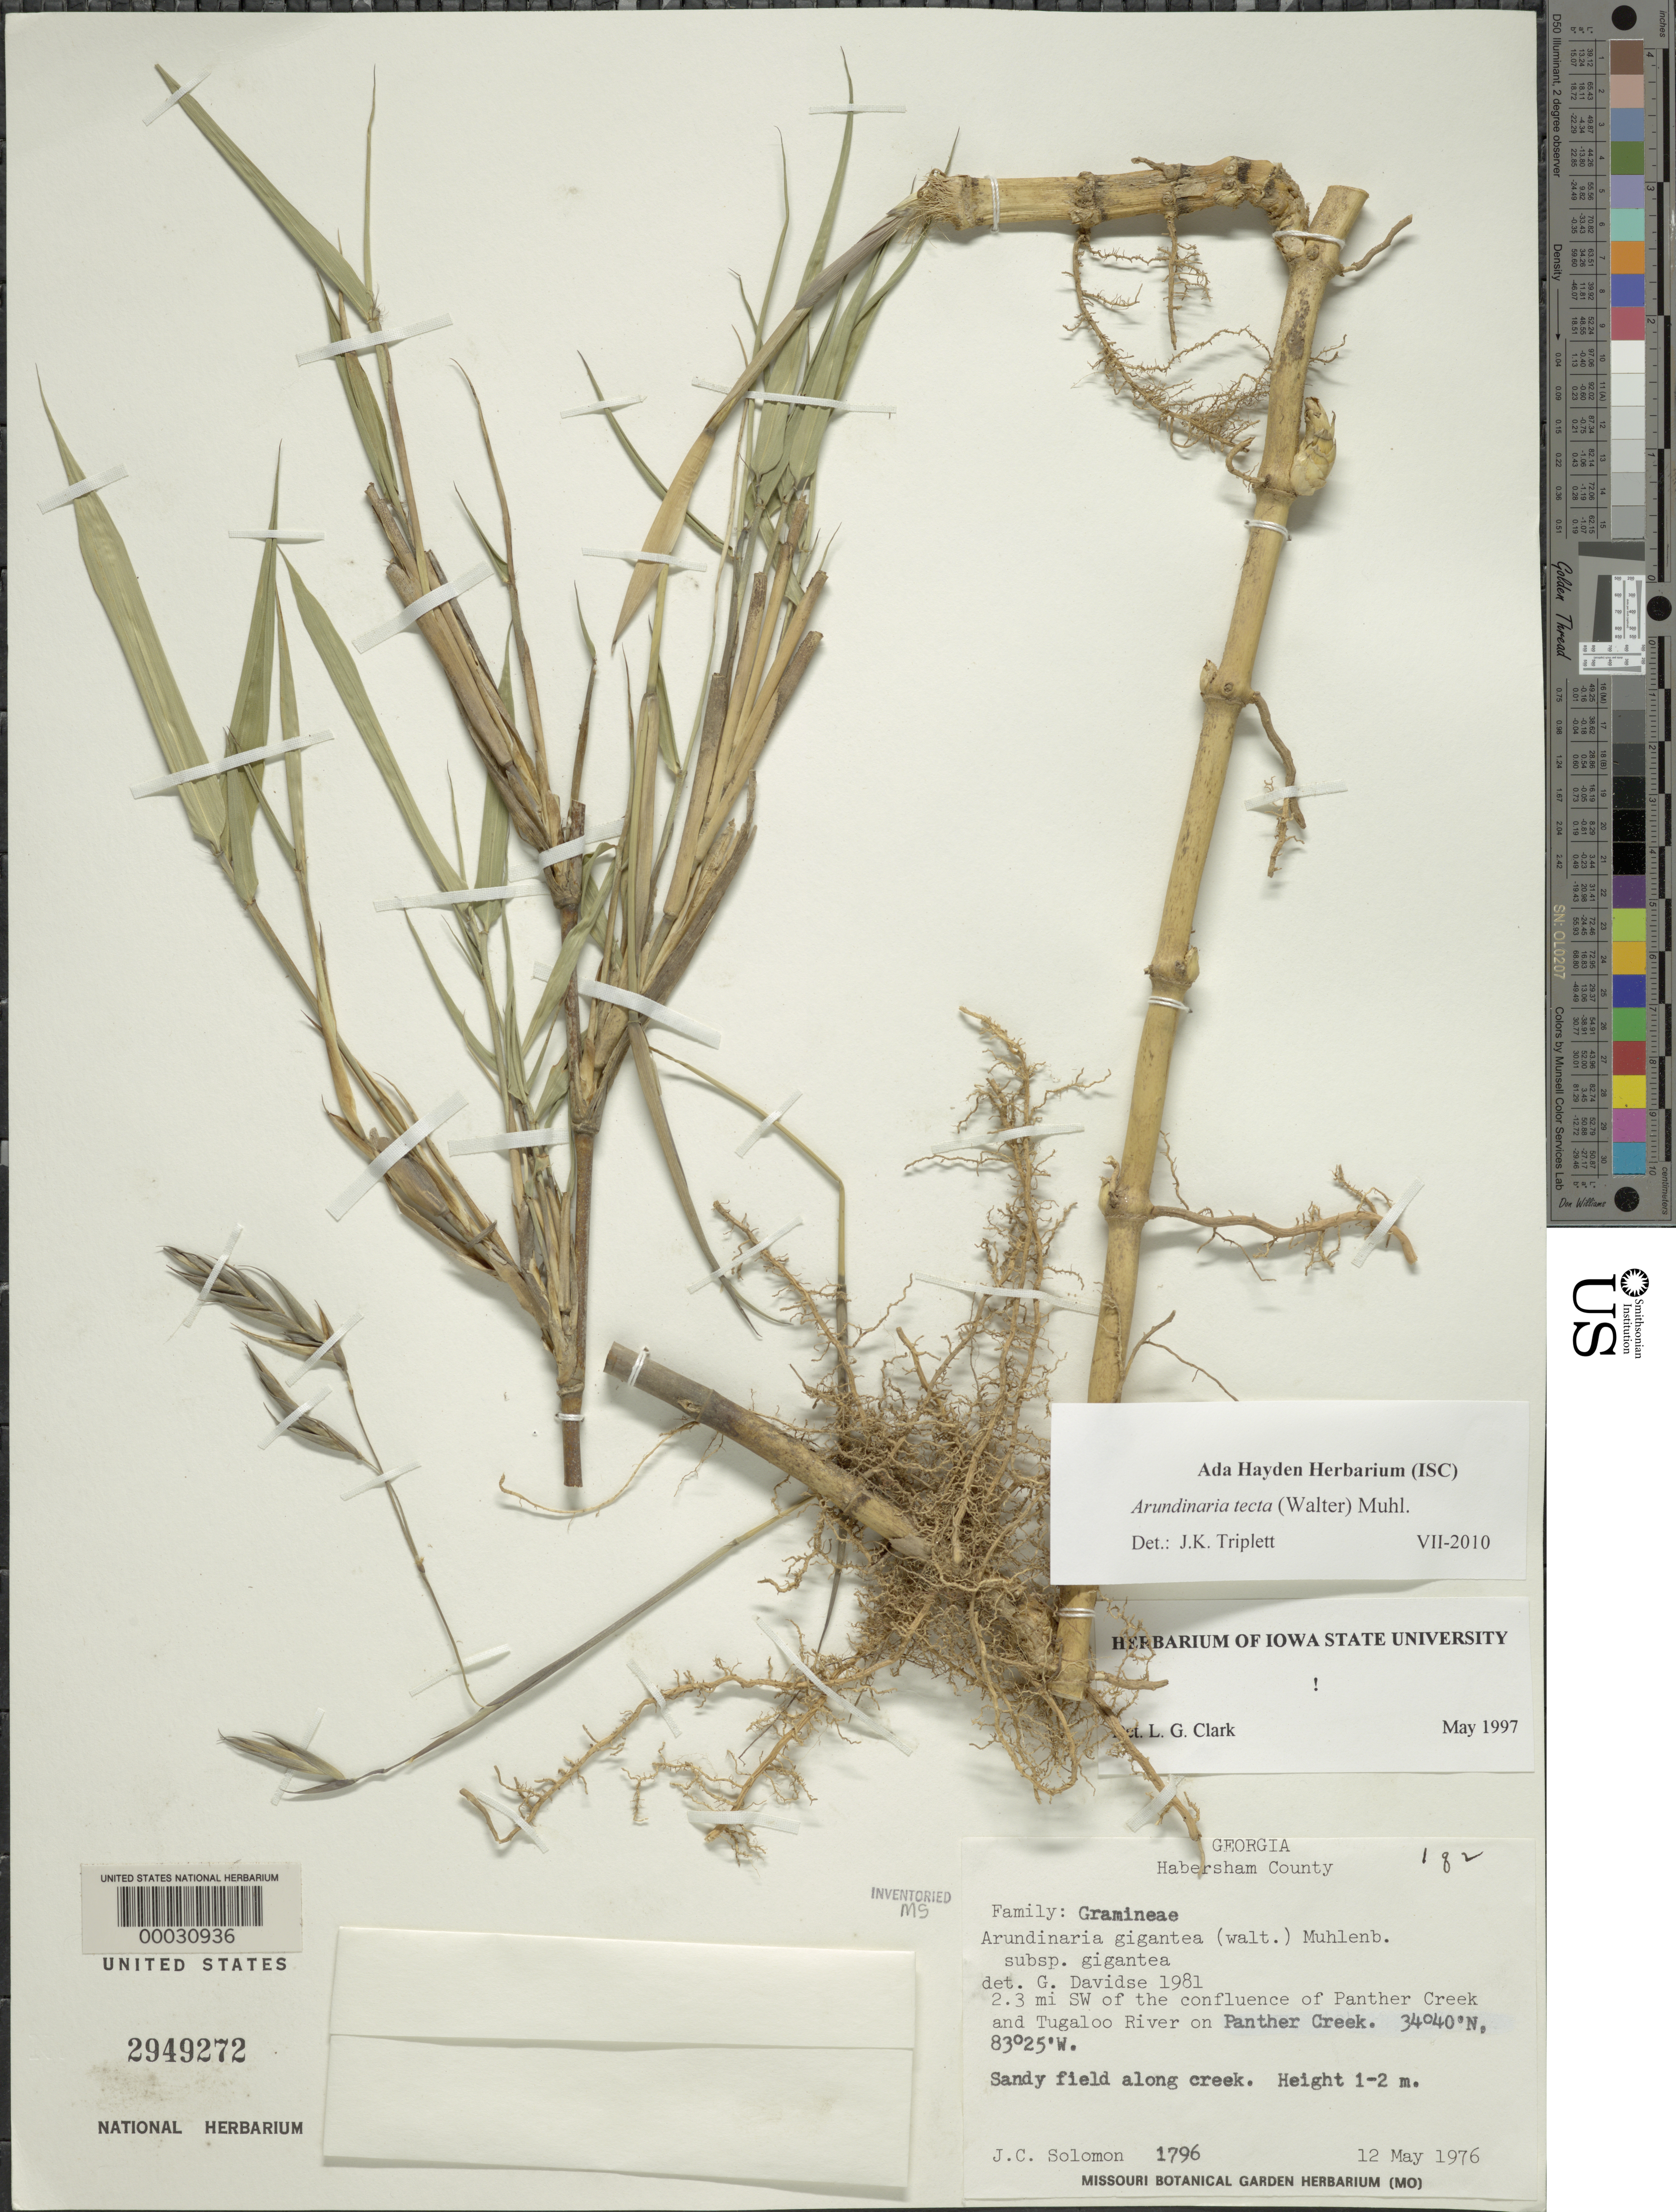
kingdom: Plantae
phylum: Tracheophyta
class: Liliopsida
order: Poales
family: Poaceae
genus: Arundinaria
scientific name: Arundinaria tecta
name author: (Walter) Muhl.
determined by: Triplett, J. K.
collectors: J. C. Solomon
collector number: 1796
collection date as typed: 12 May 1976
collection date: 1976-05-12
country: United States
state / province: Georgia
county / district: Habersham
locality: Panther creek, tugaloo river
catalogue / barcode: US 2949272